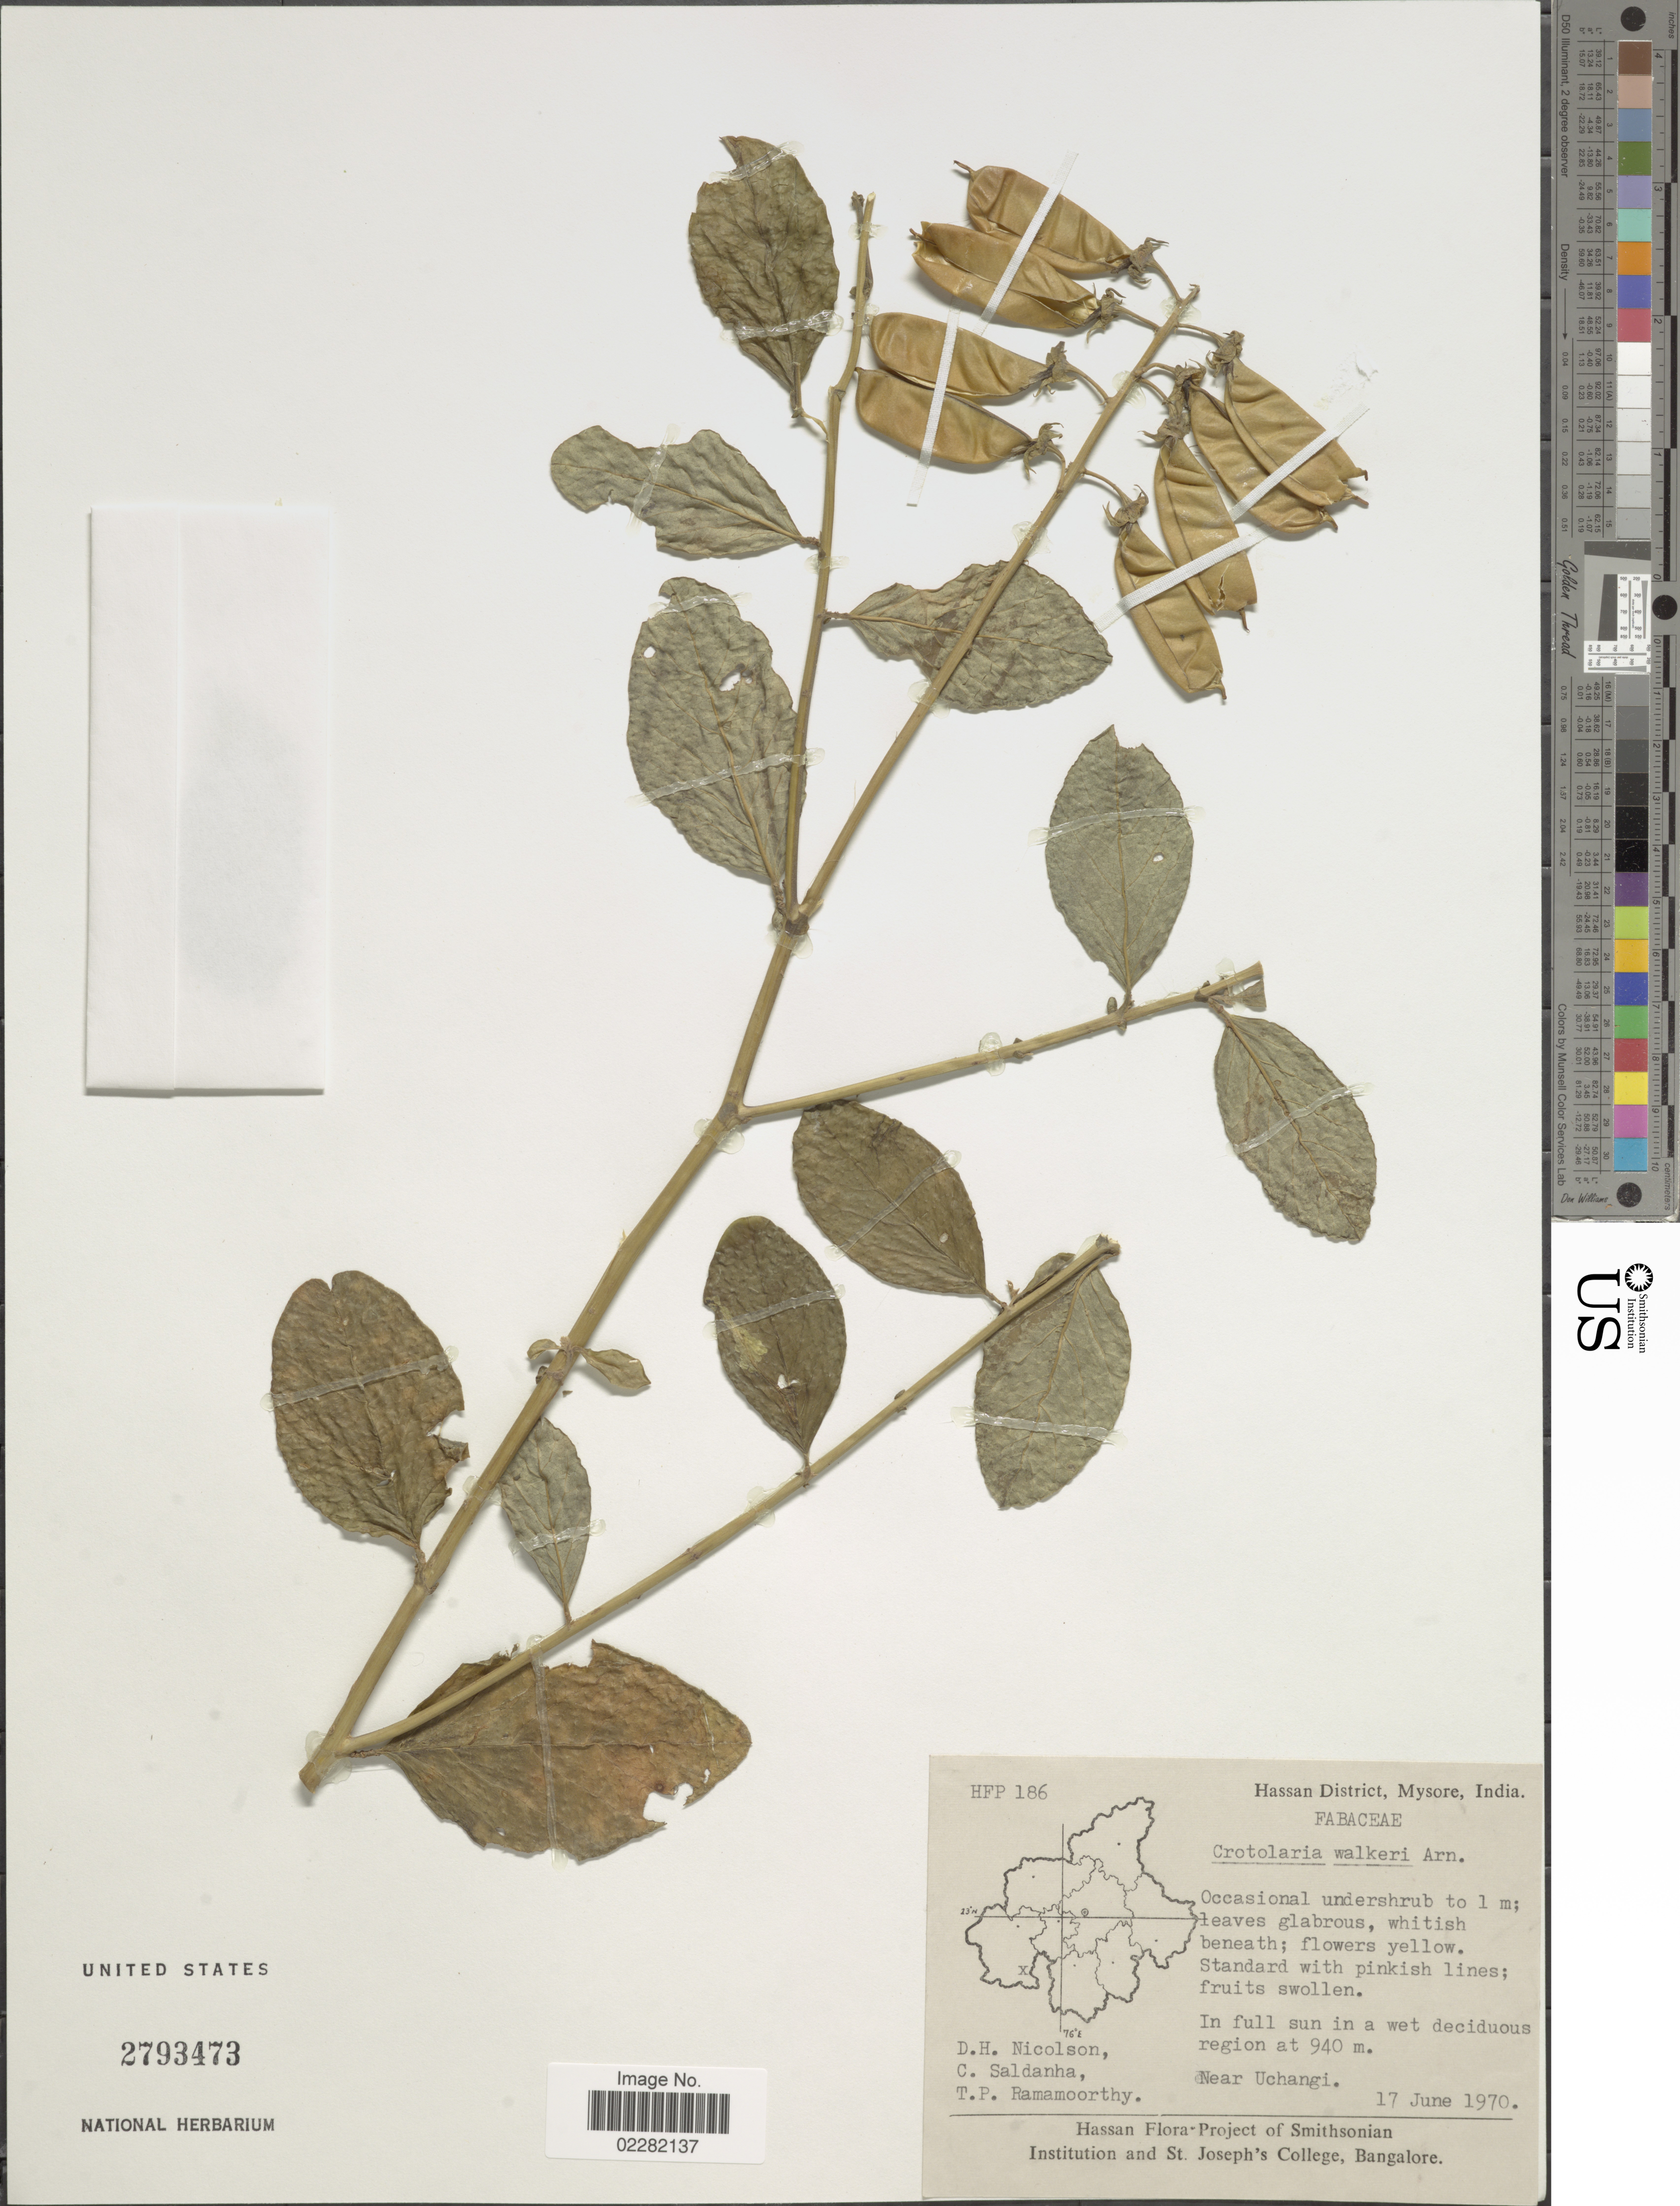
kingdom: Plantae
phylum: Tracheophyta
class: Magnoliopsida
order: Fabales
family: Fabaceae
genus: Crotalaria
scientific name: Crotalaria semperflorens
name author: Vent.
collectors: D. H. Nicolson, C. Saldanha & T. P. Ramamoorthy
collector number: HFP 186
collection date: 1970-06-17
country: India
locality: Hassan District, Mysore, Near Uchangi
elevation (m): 940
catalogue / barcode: US 2793473